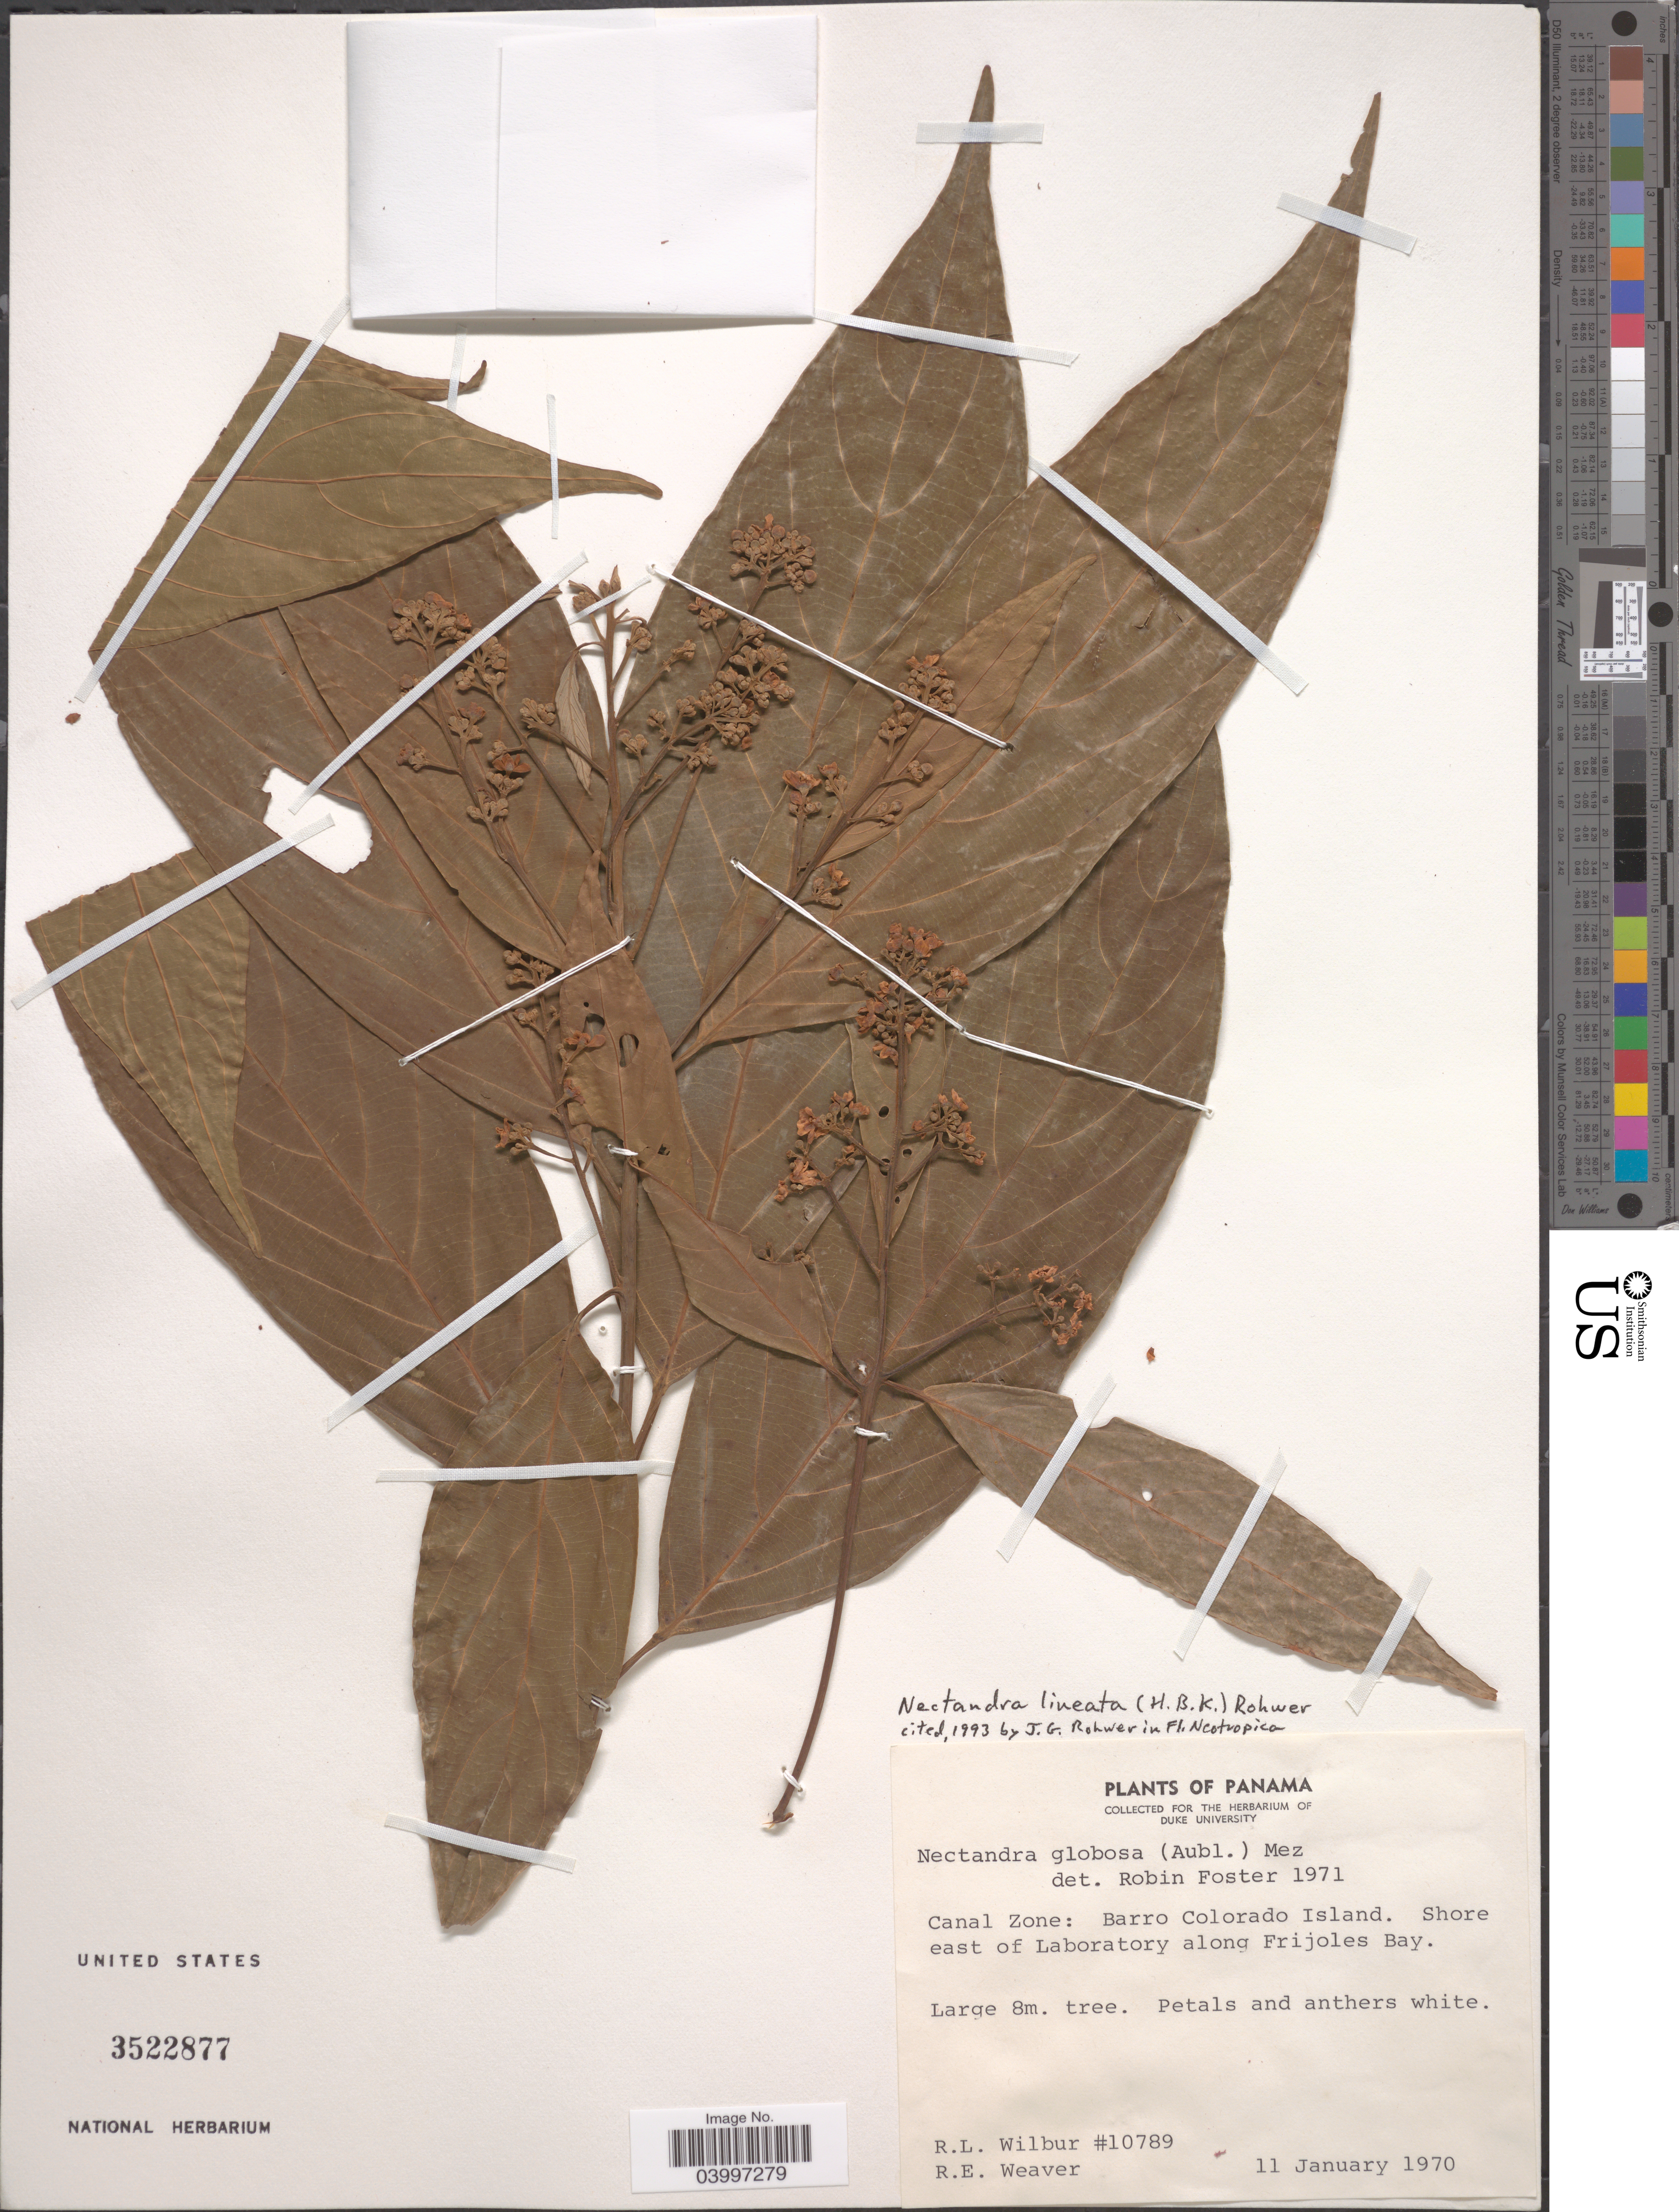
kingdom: Plantae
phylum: Tracheophyta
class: Magnoliopsida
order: Laurales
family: Lauraceae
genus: Nectandra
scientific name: Nectandra lineata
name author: (Kunth) Rohwer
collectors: R. L. Wilbur & R. E. Weaver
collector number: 10789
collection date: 1970-01-11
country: Panama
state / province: Panamá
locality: Canal Zone: Barro Colorado Island. Shore east of Laboratory along Frijoles Bay.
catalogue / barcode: US 3522877